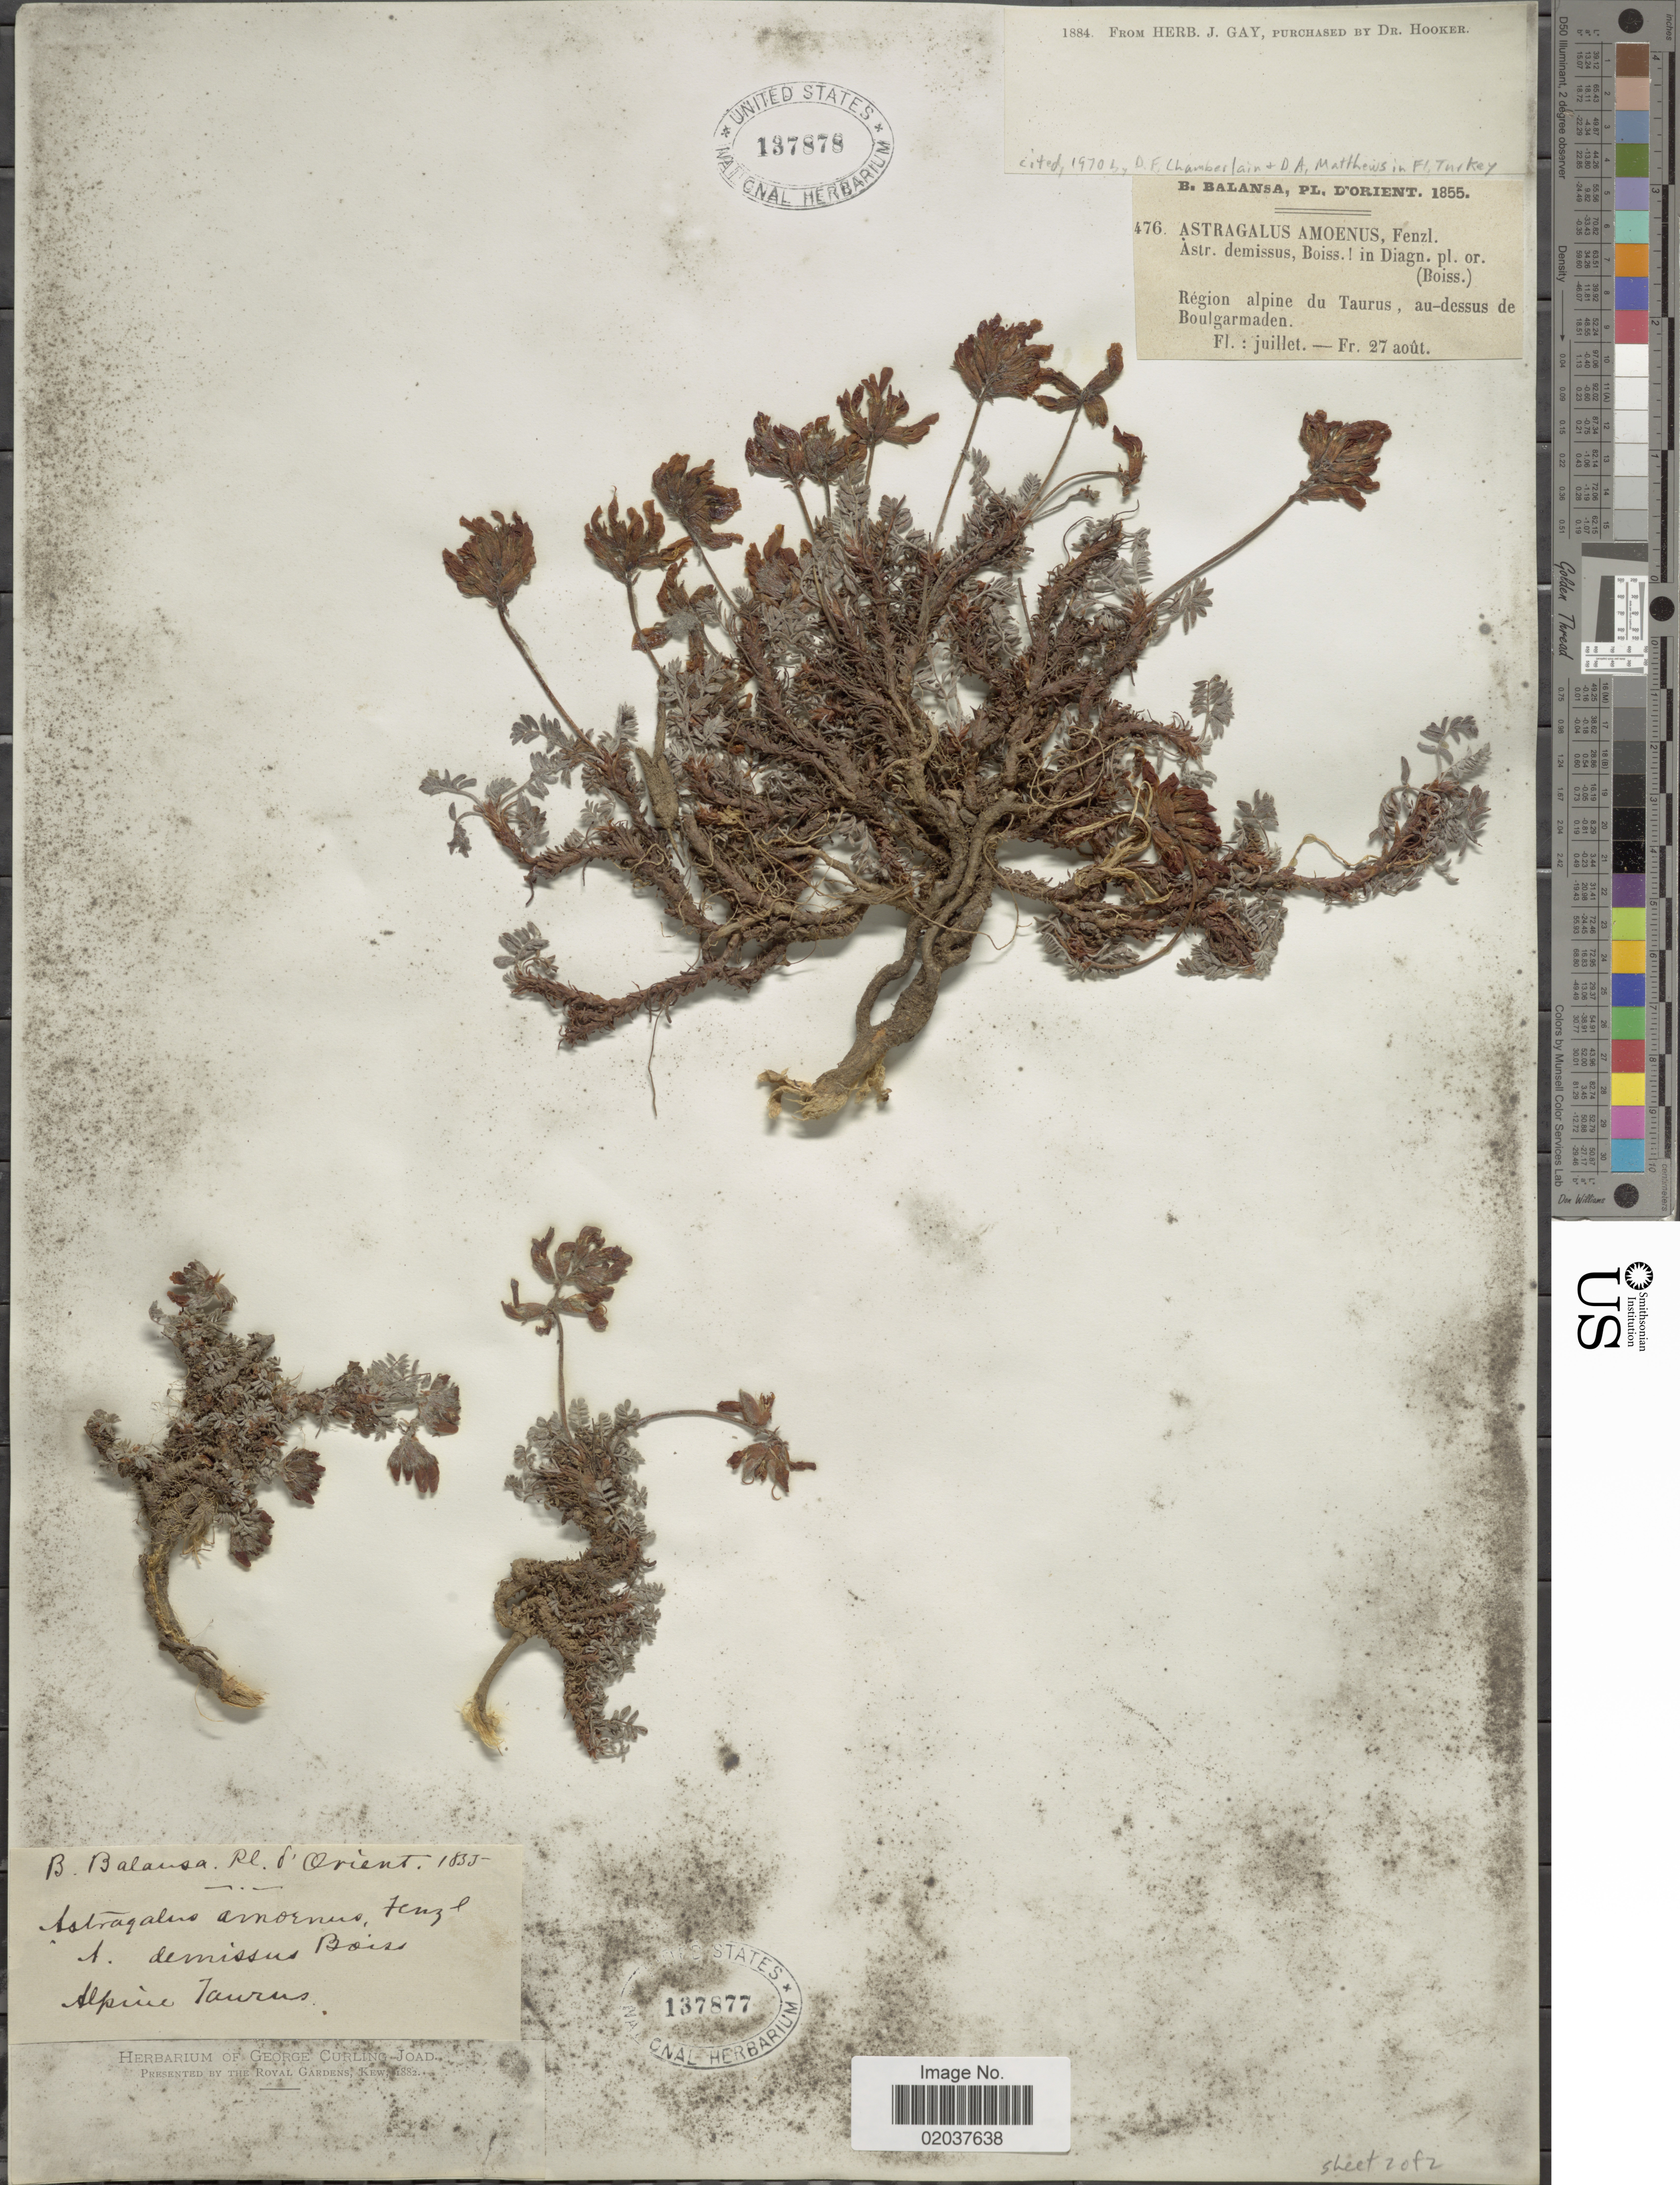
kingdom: Plantae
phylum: Tracheophyta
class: Magnoliopsida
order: Fabales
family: Fabaceae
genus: Astragalus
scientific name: Astragalus amoenus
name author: Fenzl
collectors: B. Balansa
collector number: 476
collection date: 1855-07/1855-08-27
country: Turkey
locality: D'Orient, Region alpine du Taurus, au-dessus de Boulgarmaden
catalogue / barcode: US 137878-2